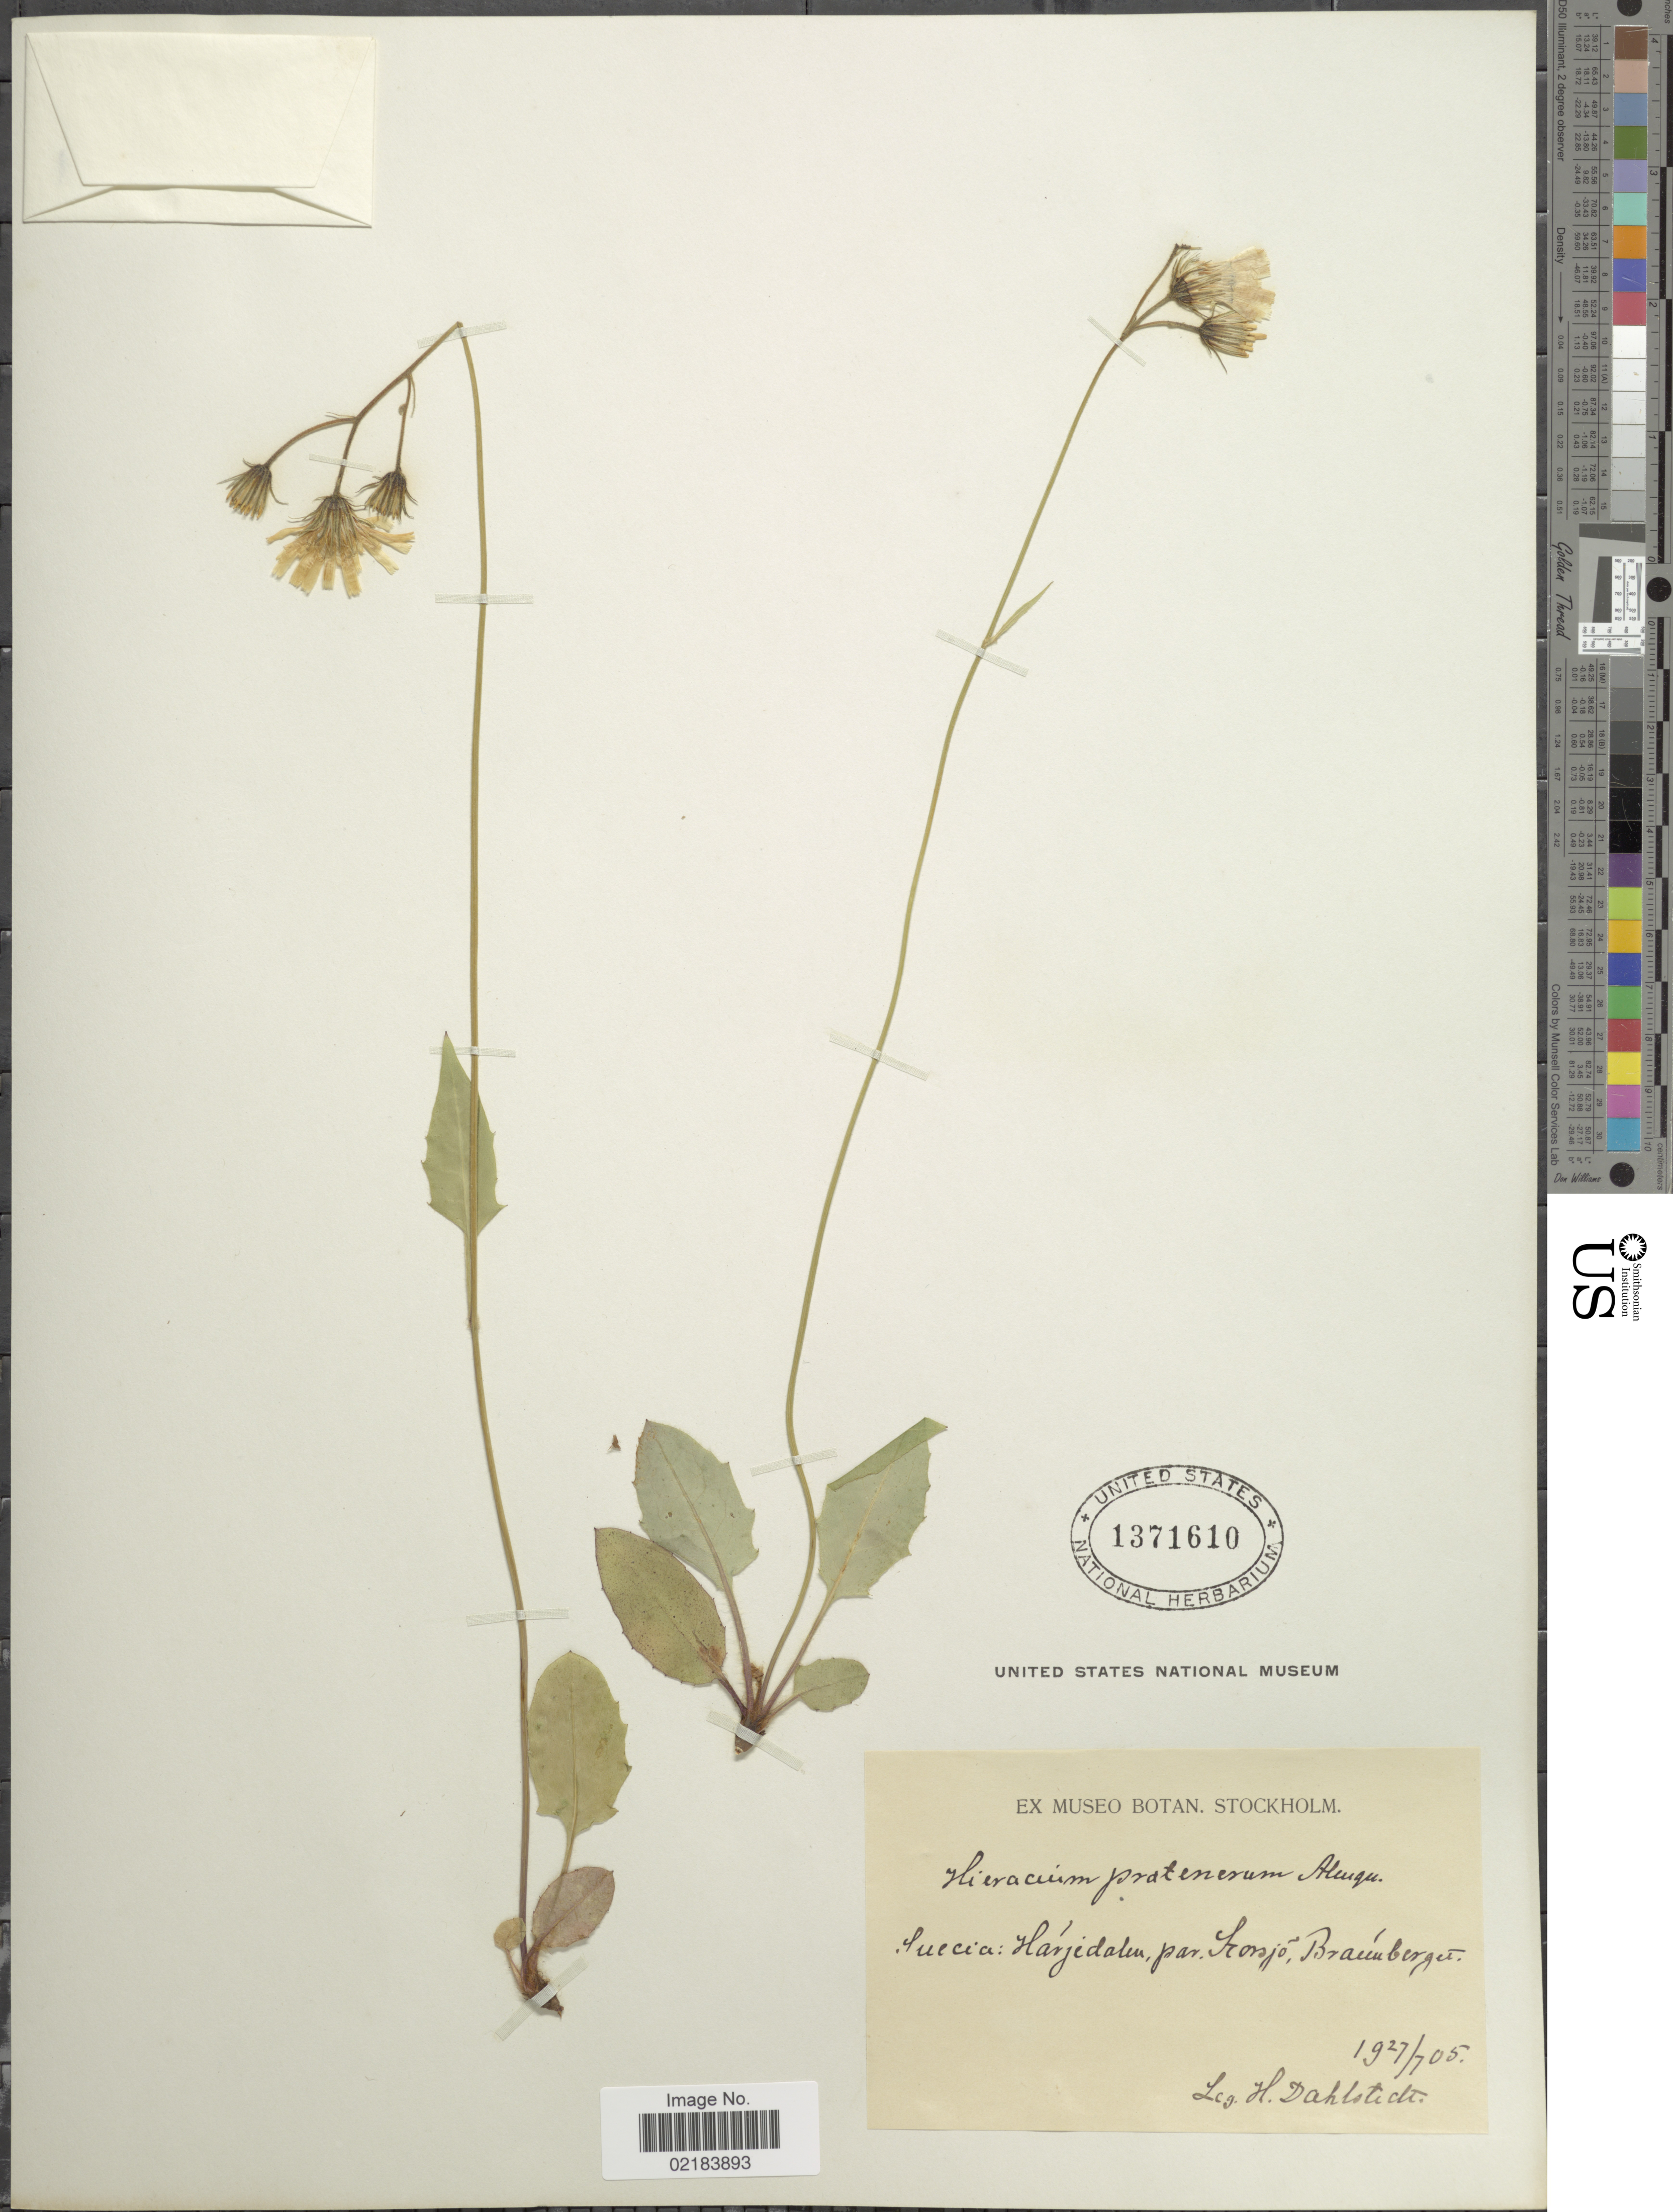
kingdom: Plantae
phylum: Tracheophyta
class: Magnoliopsida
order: Asterales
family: Asteraceae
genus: Hieracium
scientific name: Hieracium praetenerum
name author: (Dahlst.) Almq. ex Dahlst.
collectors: H. G. Dahlstedt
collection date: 1905-07-27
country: Sweden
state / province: Jamtland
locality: Suecica, Harjedalen par Storsjo, Braunberget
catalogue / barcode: US 1371610